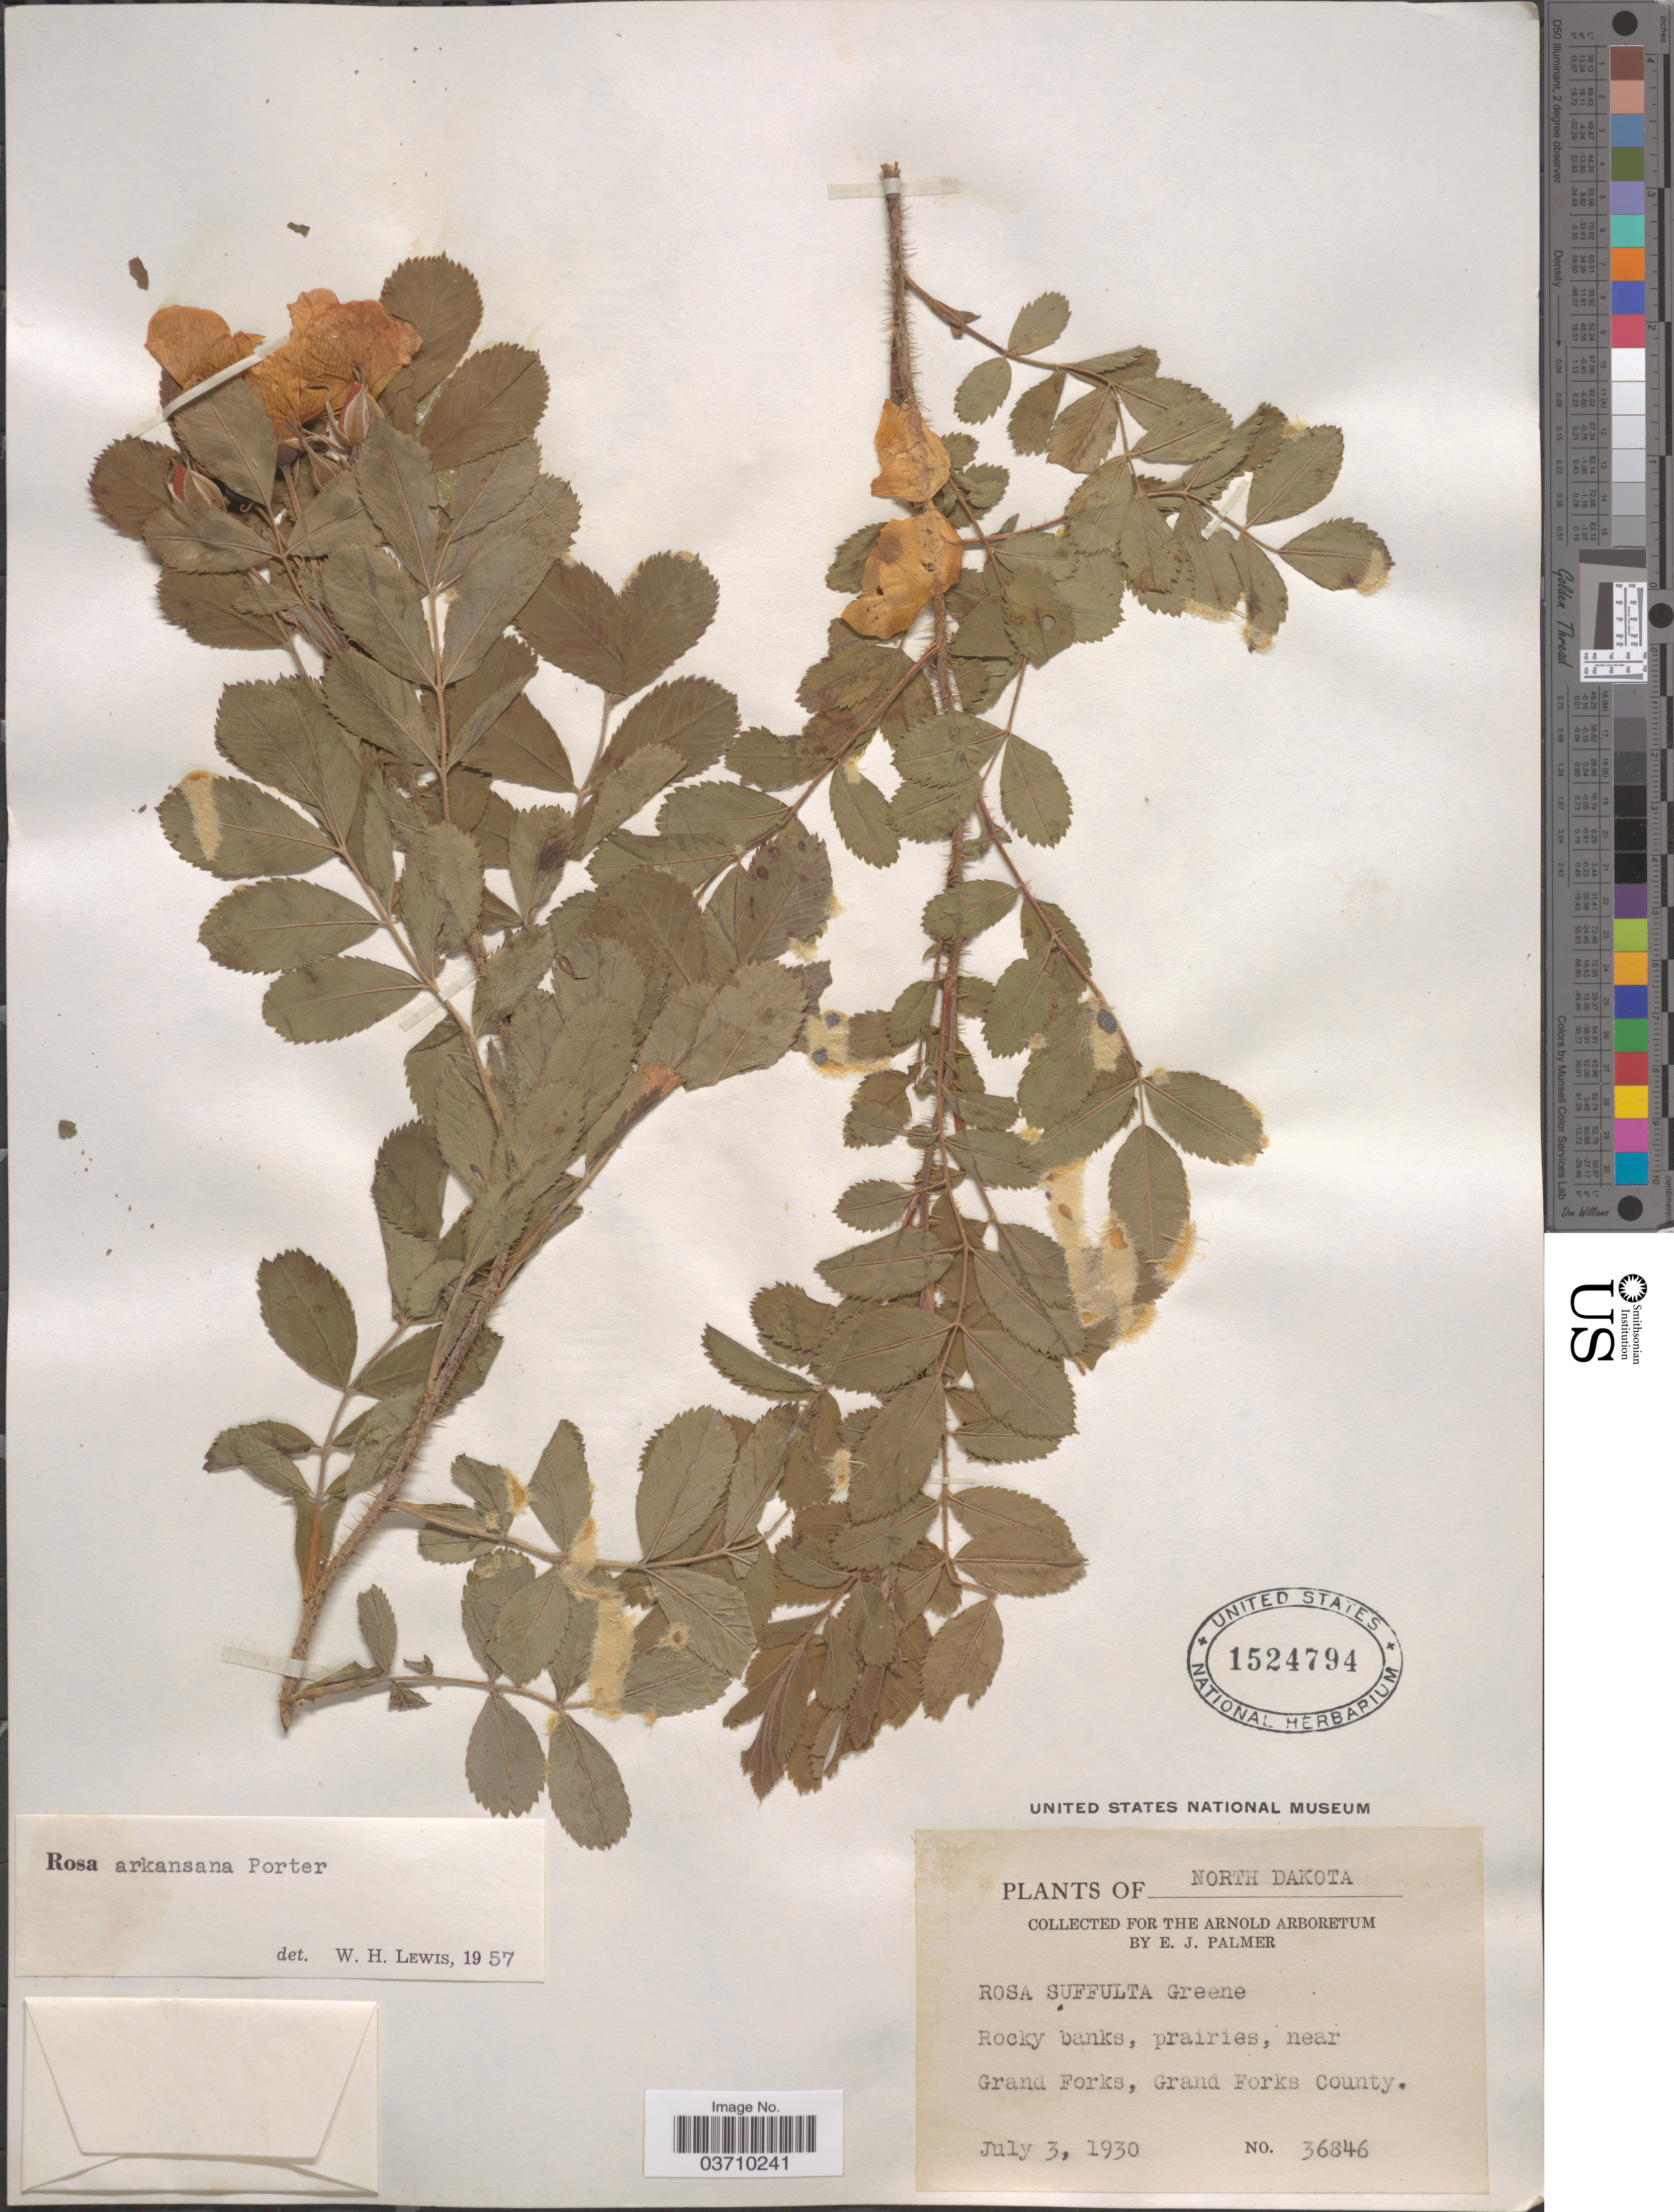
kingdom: Plantae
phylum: Tracheophyta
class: Magnoliopsida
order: Rosales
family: Rosaceae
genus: Rosa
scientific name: Rosa arkansana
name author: Porter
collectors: E. J. Palmer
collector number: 36846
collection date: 1930-07-03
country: United States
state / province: North Dakota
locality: Near Grand Forks, Grand Forks County.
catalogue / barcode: US 1524794